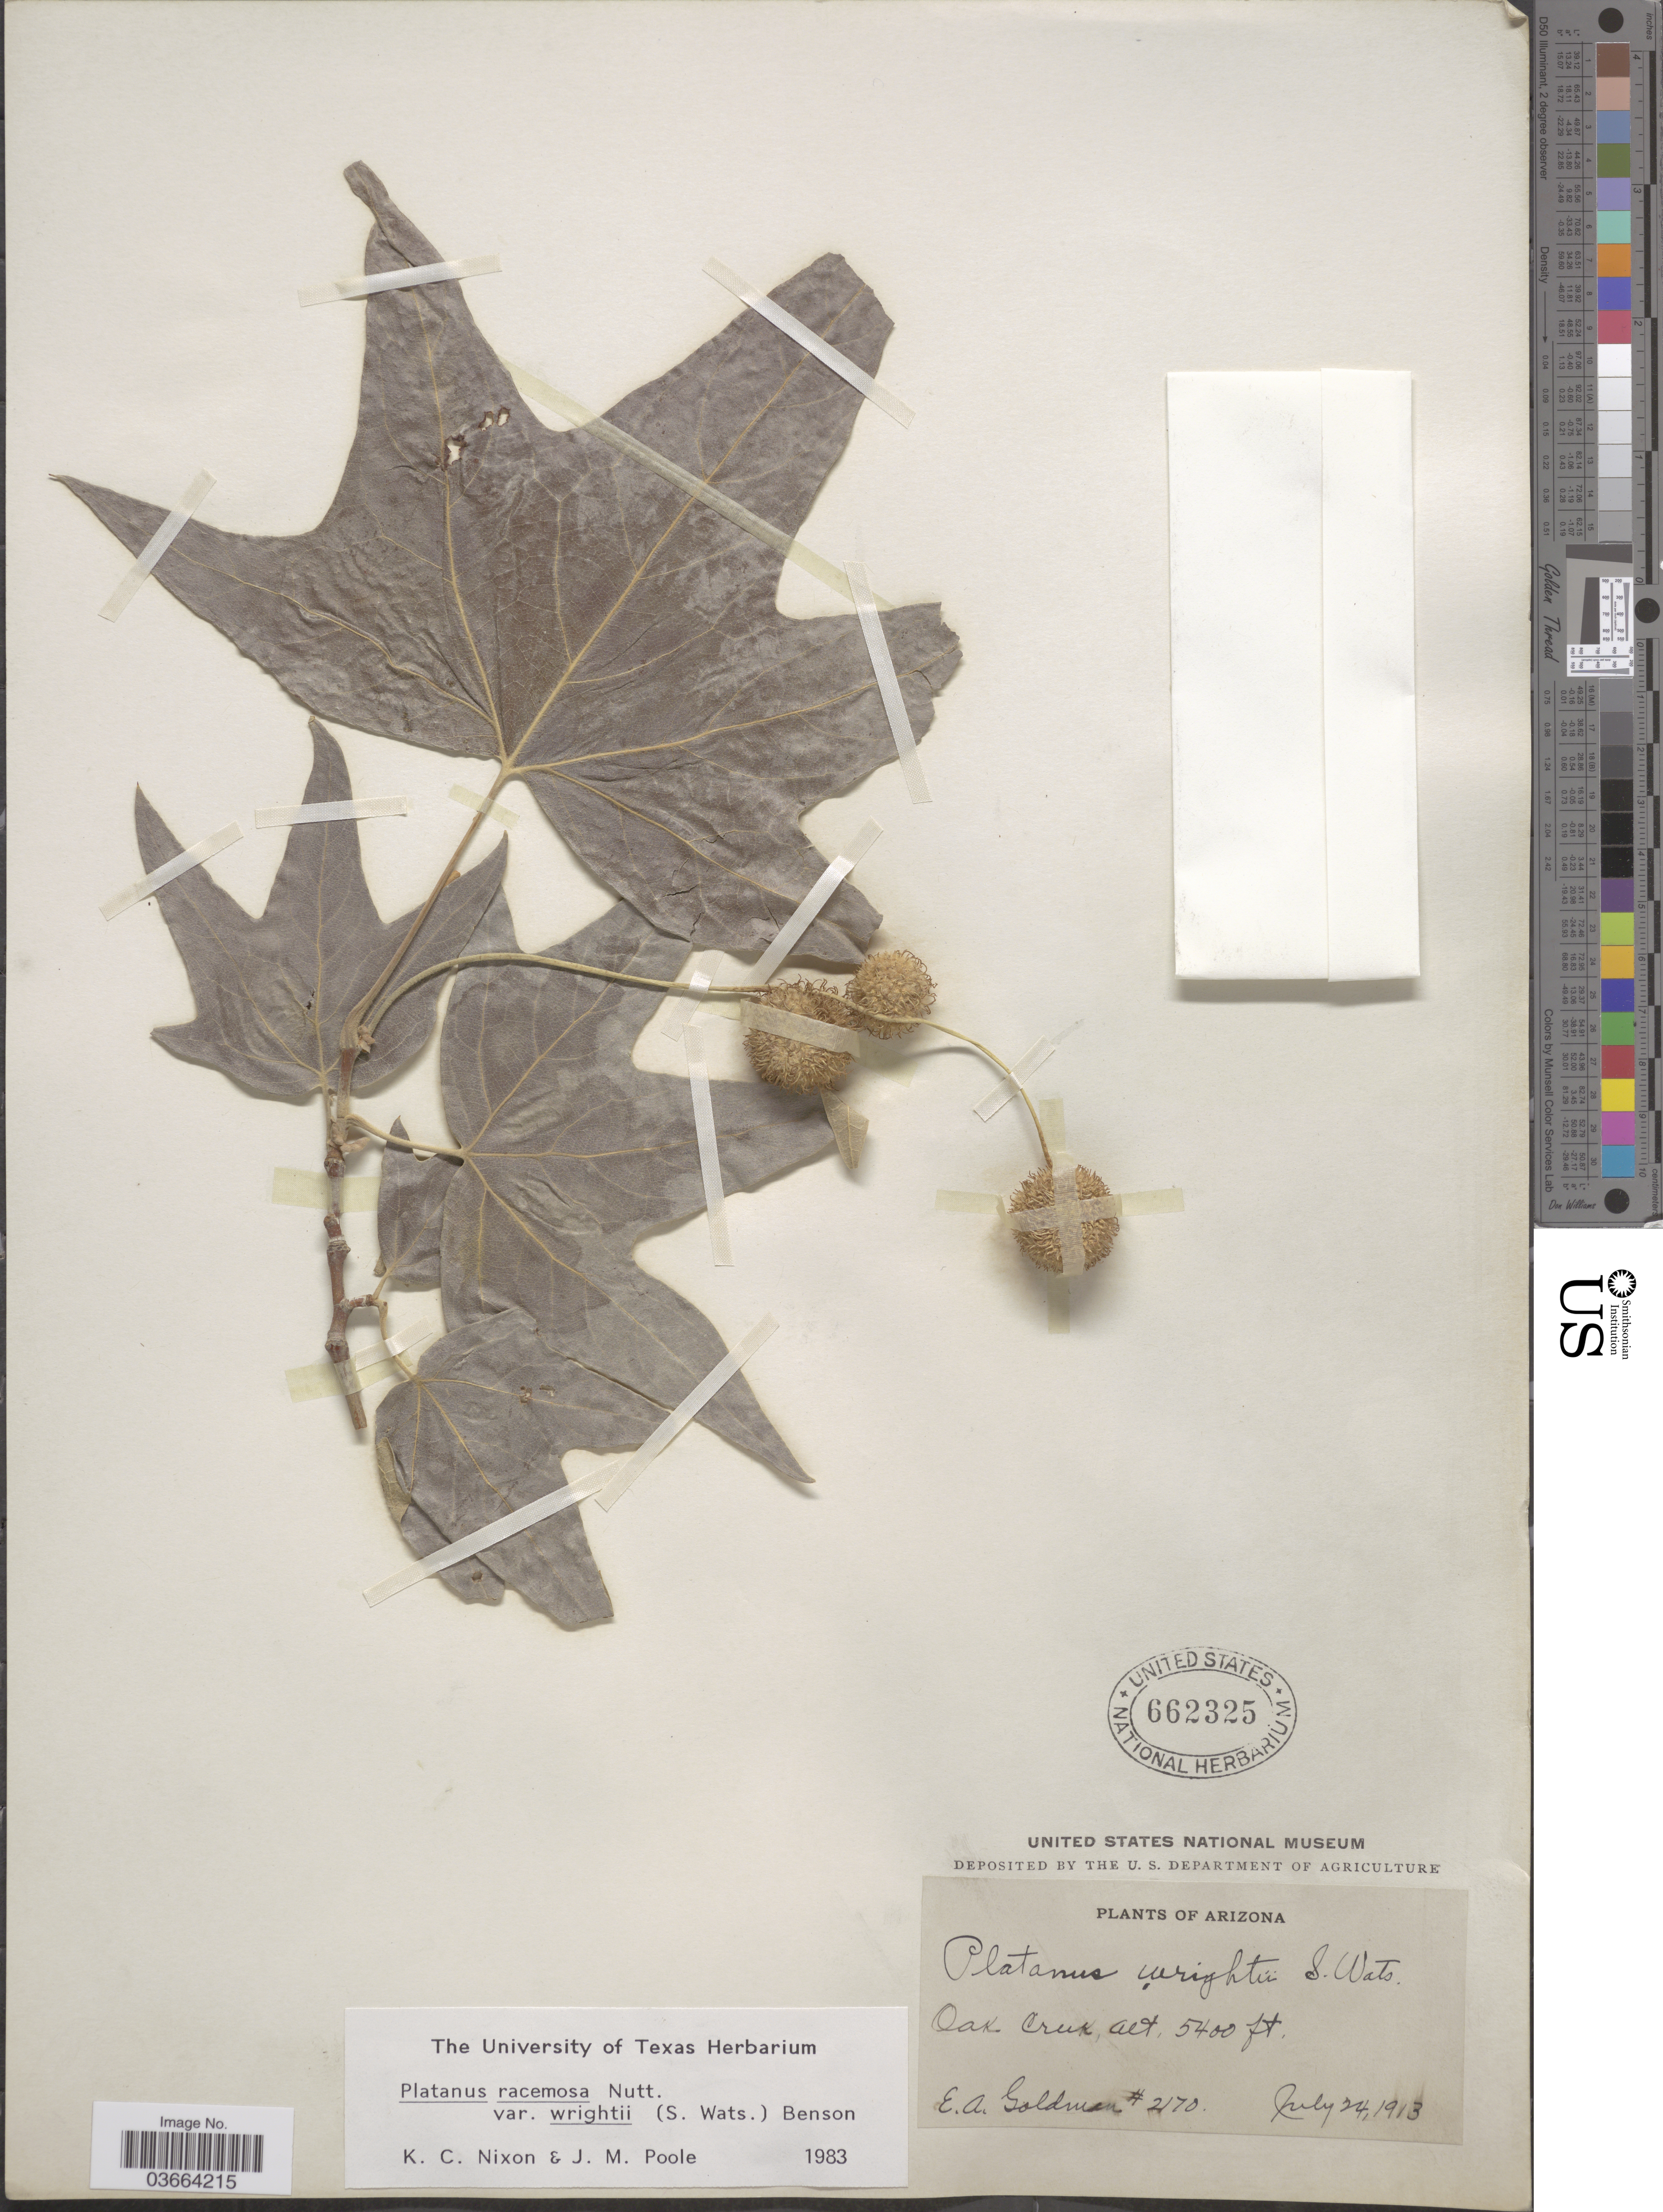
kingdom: Plantae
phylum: Tracheophyta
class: Magnoliopsida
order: Proteales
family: Platanaceae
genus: Platanus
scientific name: Platanus racemosa var. wrightii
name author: (S. Watson) L.D. Benson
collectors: E. A. Goldman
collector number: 2170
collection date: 1913-07-24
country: United States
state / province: Arizona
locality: Oak Creek.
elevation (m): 1646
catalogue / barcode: US 662325